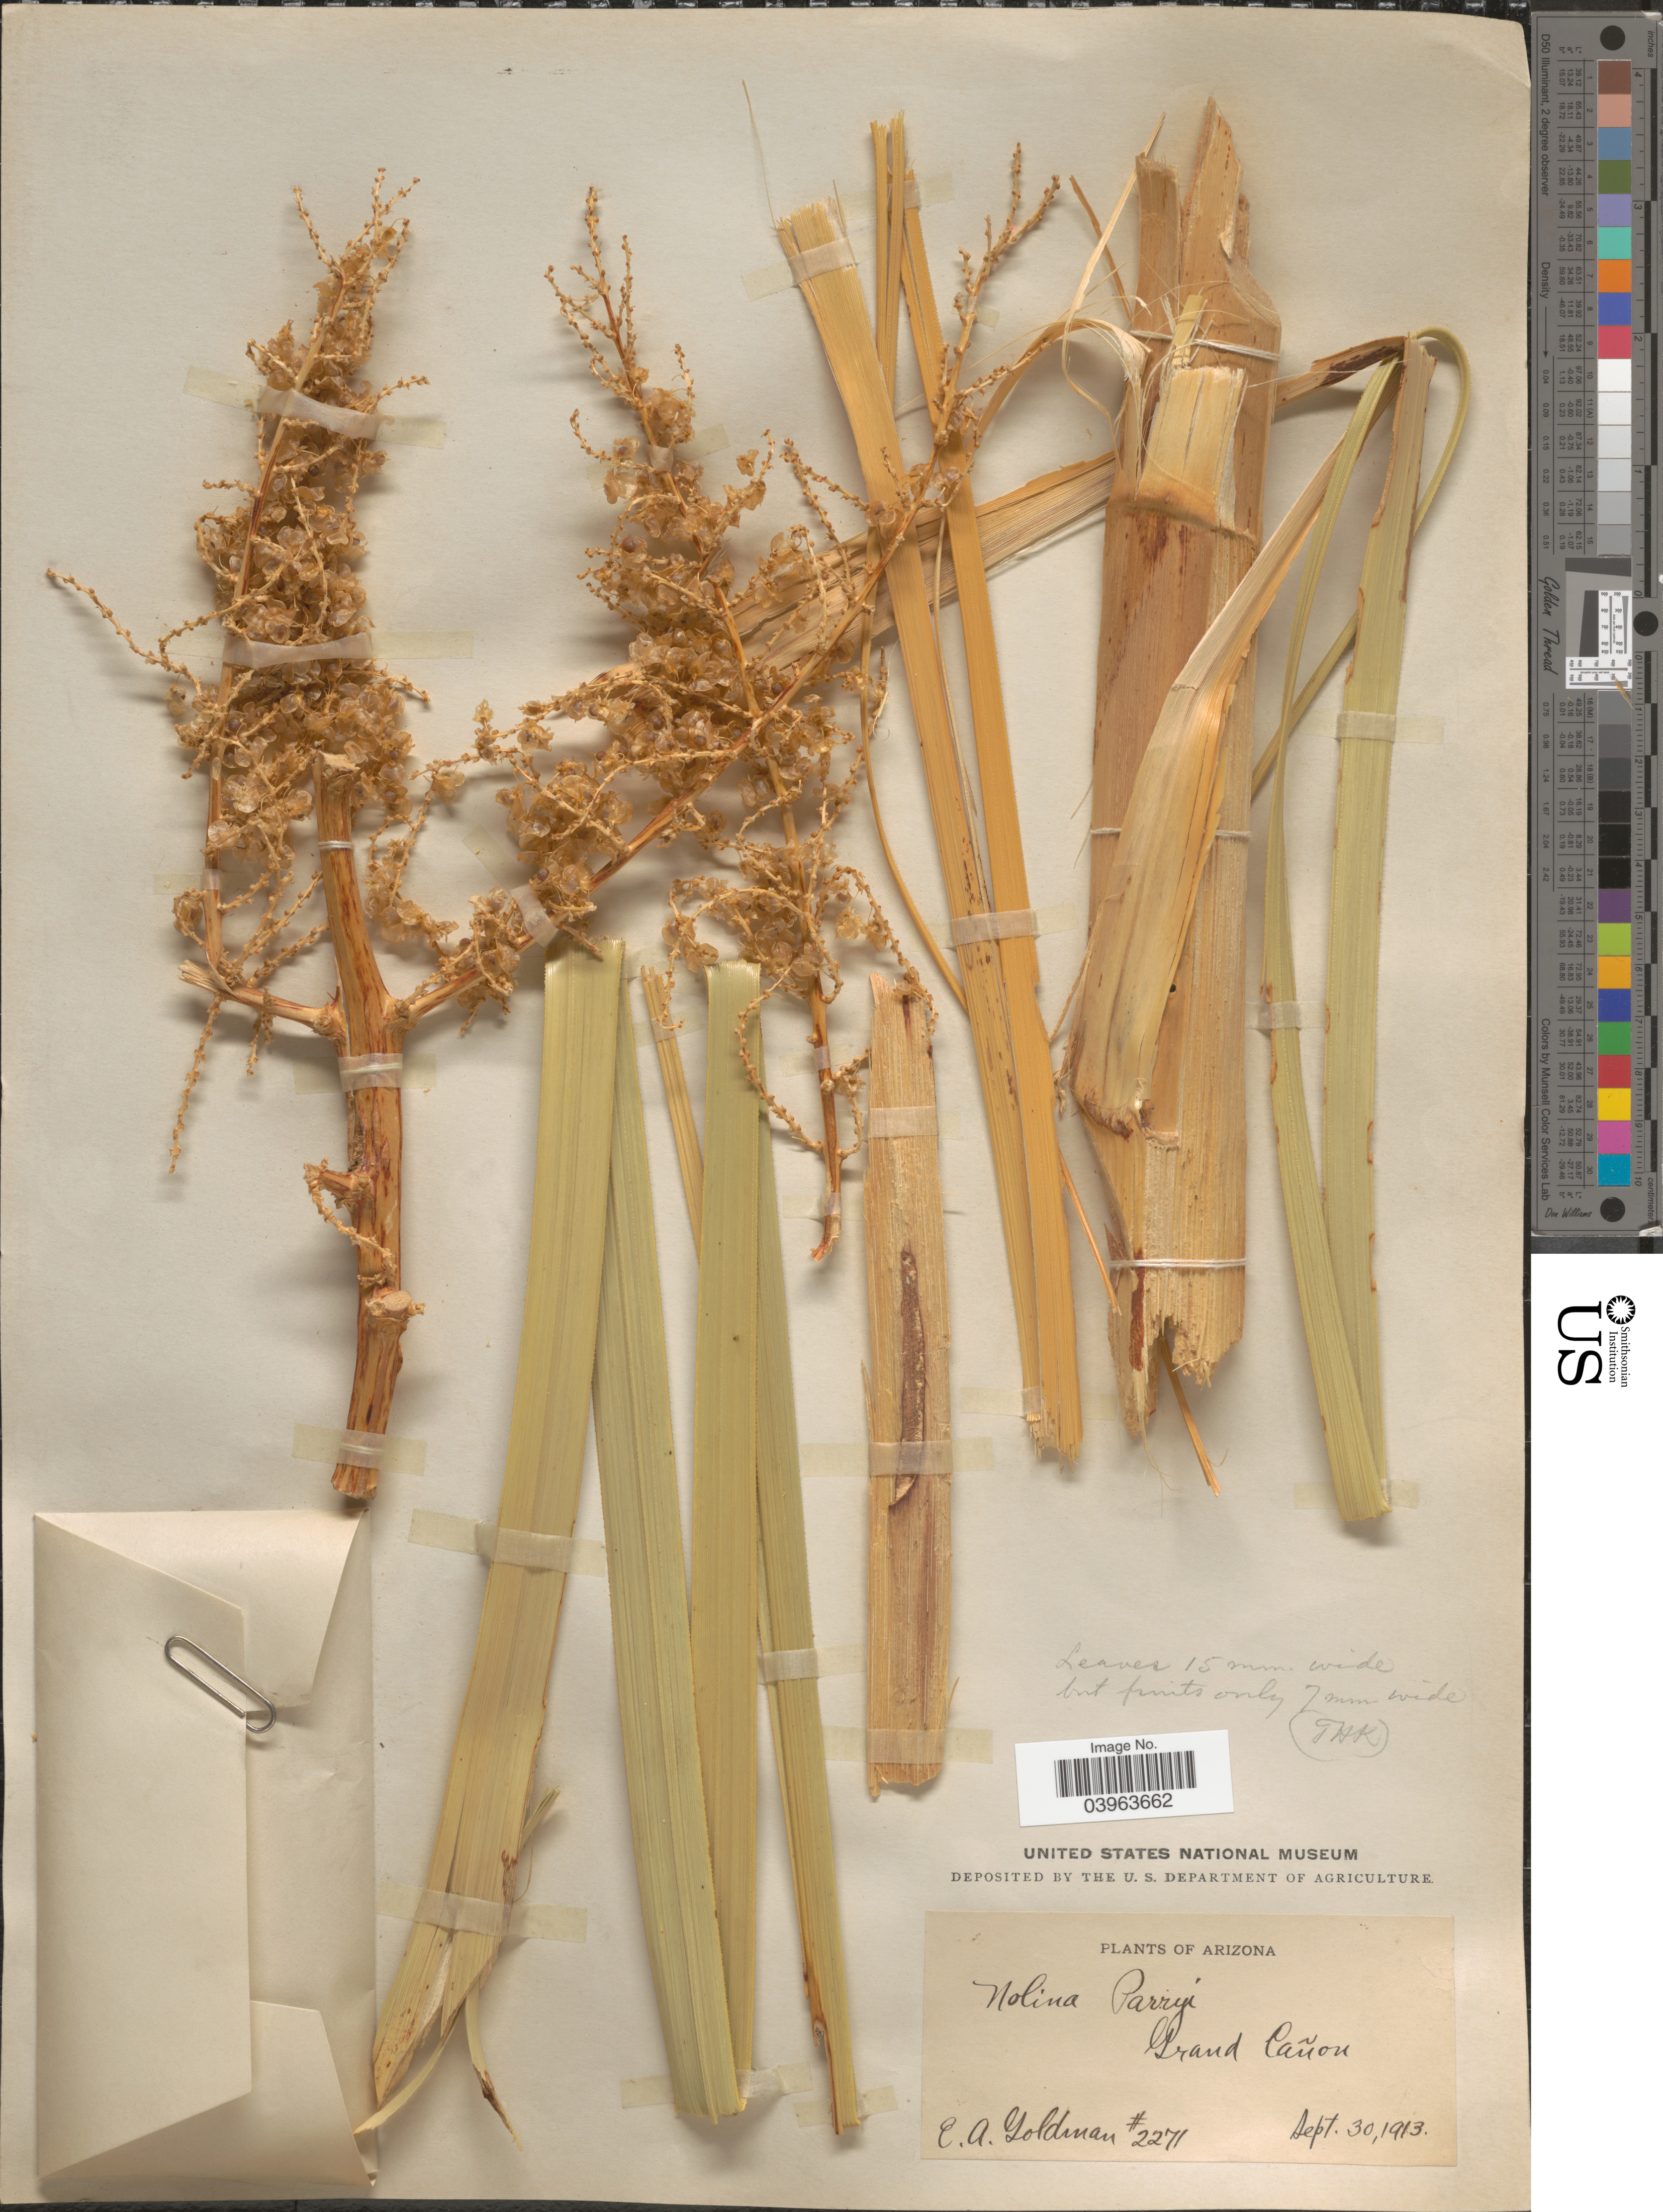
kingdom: Plantae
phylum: Tracheophyta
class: Liliopsida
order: Asparagales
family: Asparagaceae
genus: Nolina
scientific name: Nolina parryi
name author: S. Watson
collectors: E. A. Goldman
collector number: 2271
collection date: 1913-09-30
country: United States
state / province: Arizona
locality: Grand Cañon.